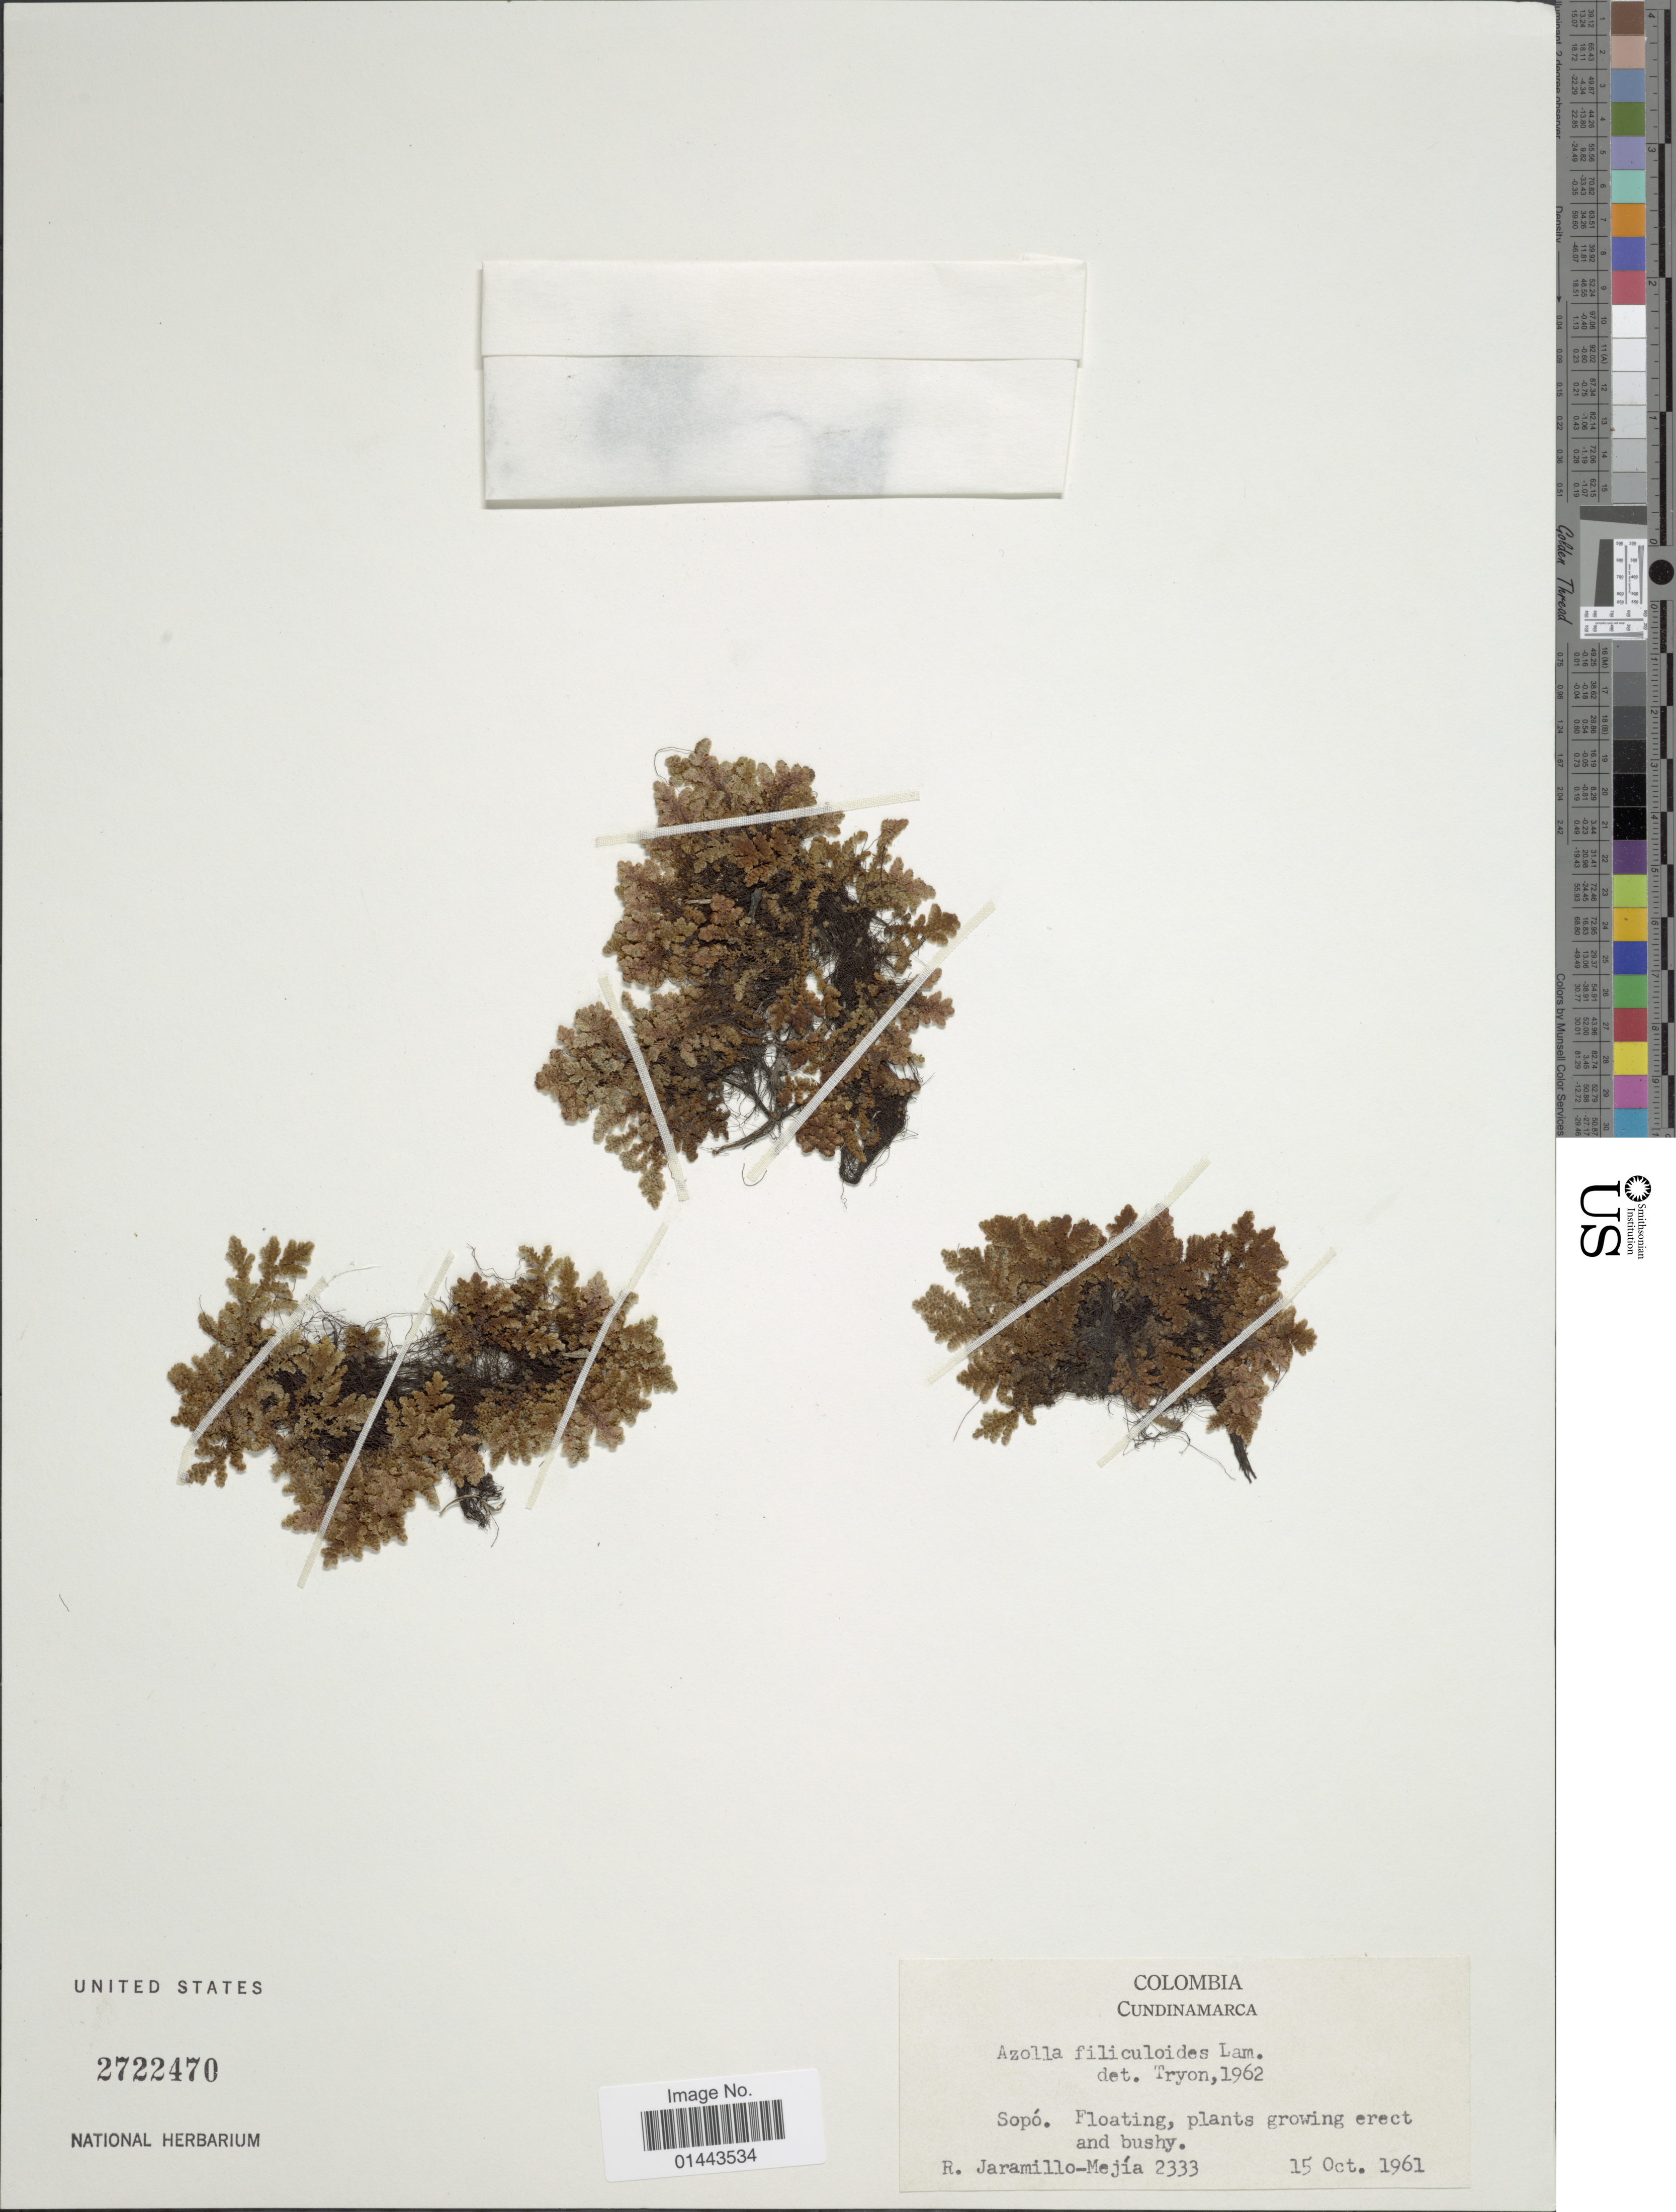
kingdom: Plantae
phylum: Tracheophyta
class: Polypodiopsida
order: Salviniales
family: Salviniaceae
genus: Azolla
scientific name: Azolla filiculoides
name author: Lam.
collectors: R. Jaramillo M.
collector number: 2333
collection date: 1961-10-15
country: Colombia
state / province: Cundinamarca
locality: Sopo. Floating, plants growing erect and bushy.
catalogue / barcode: US 2722470